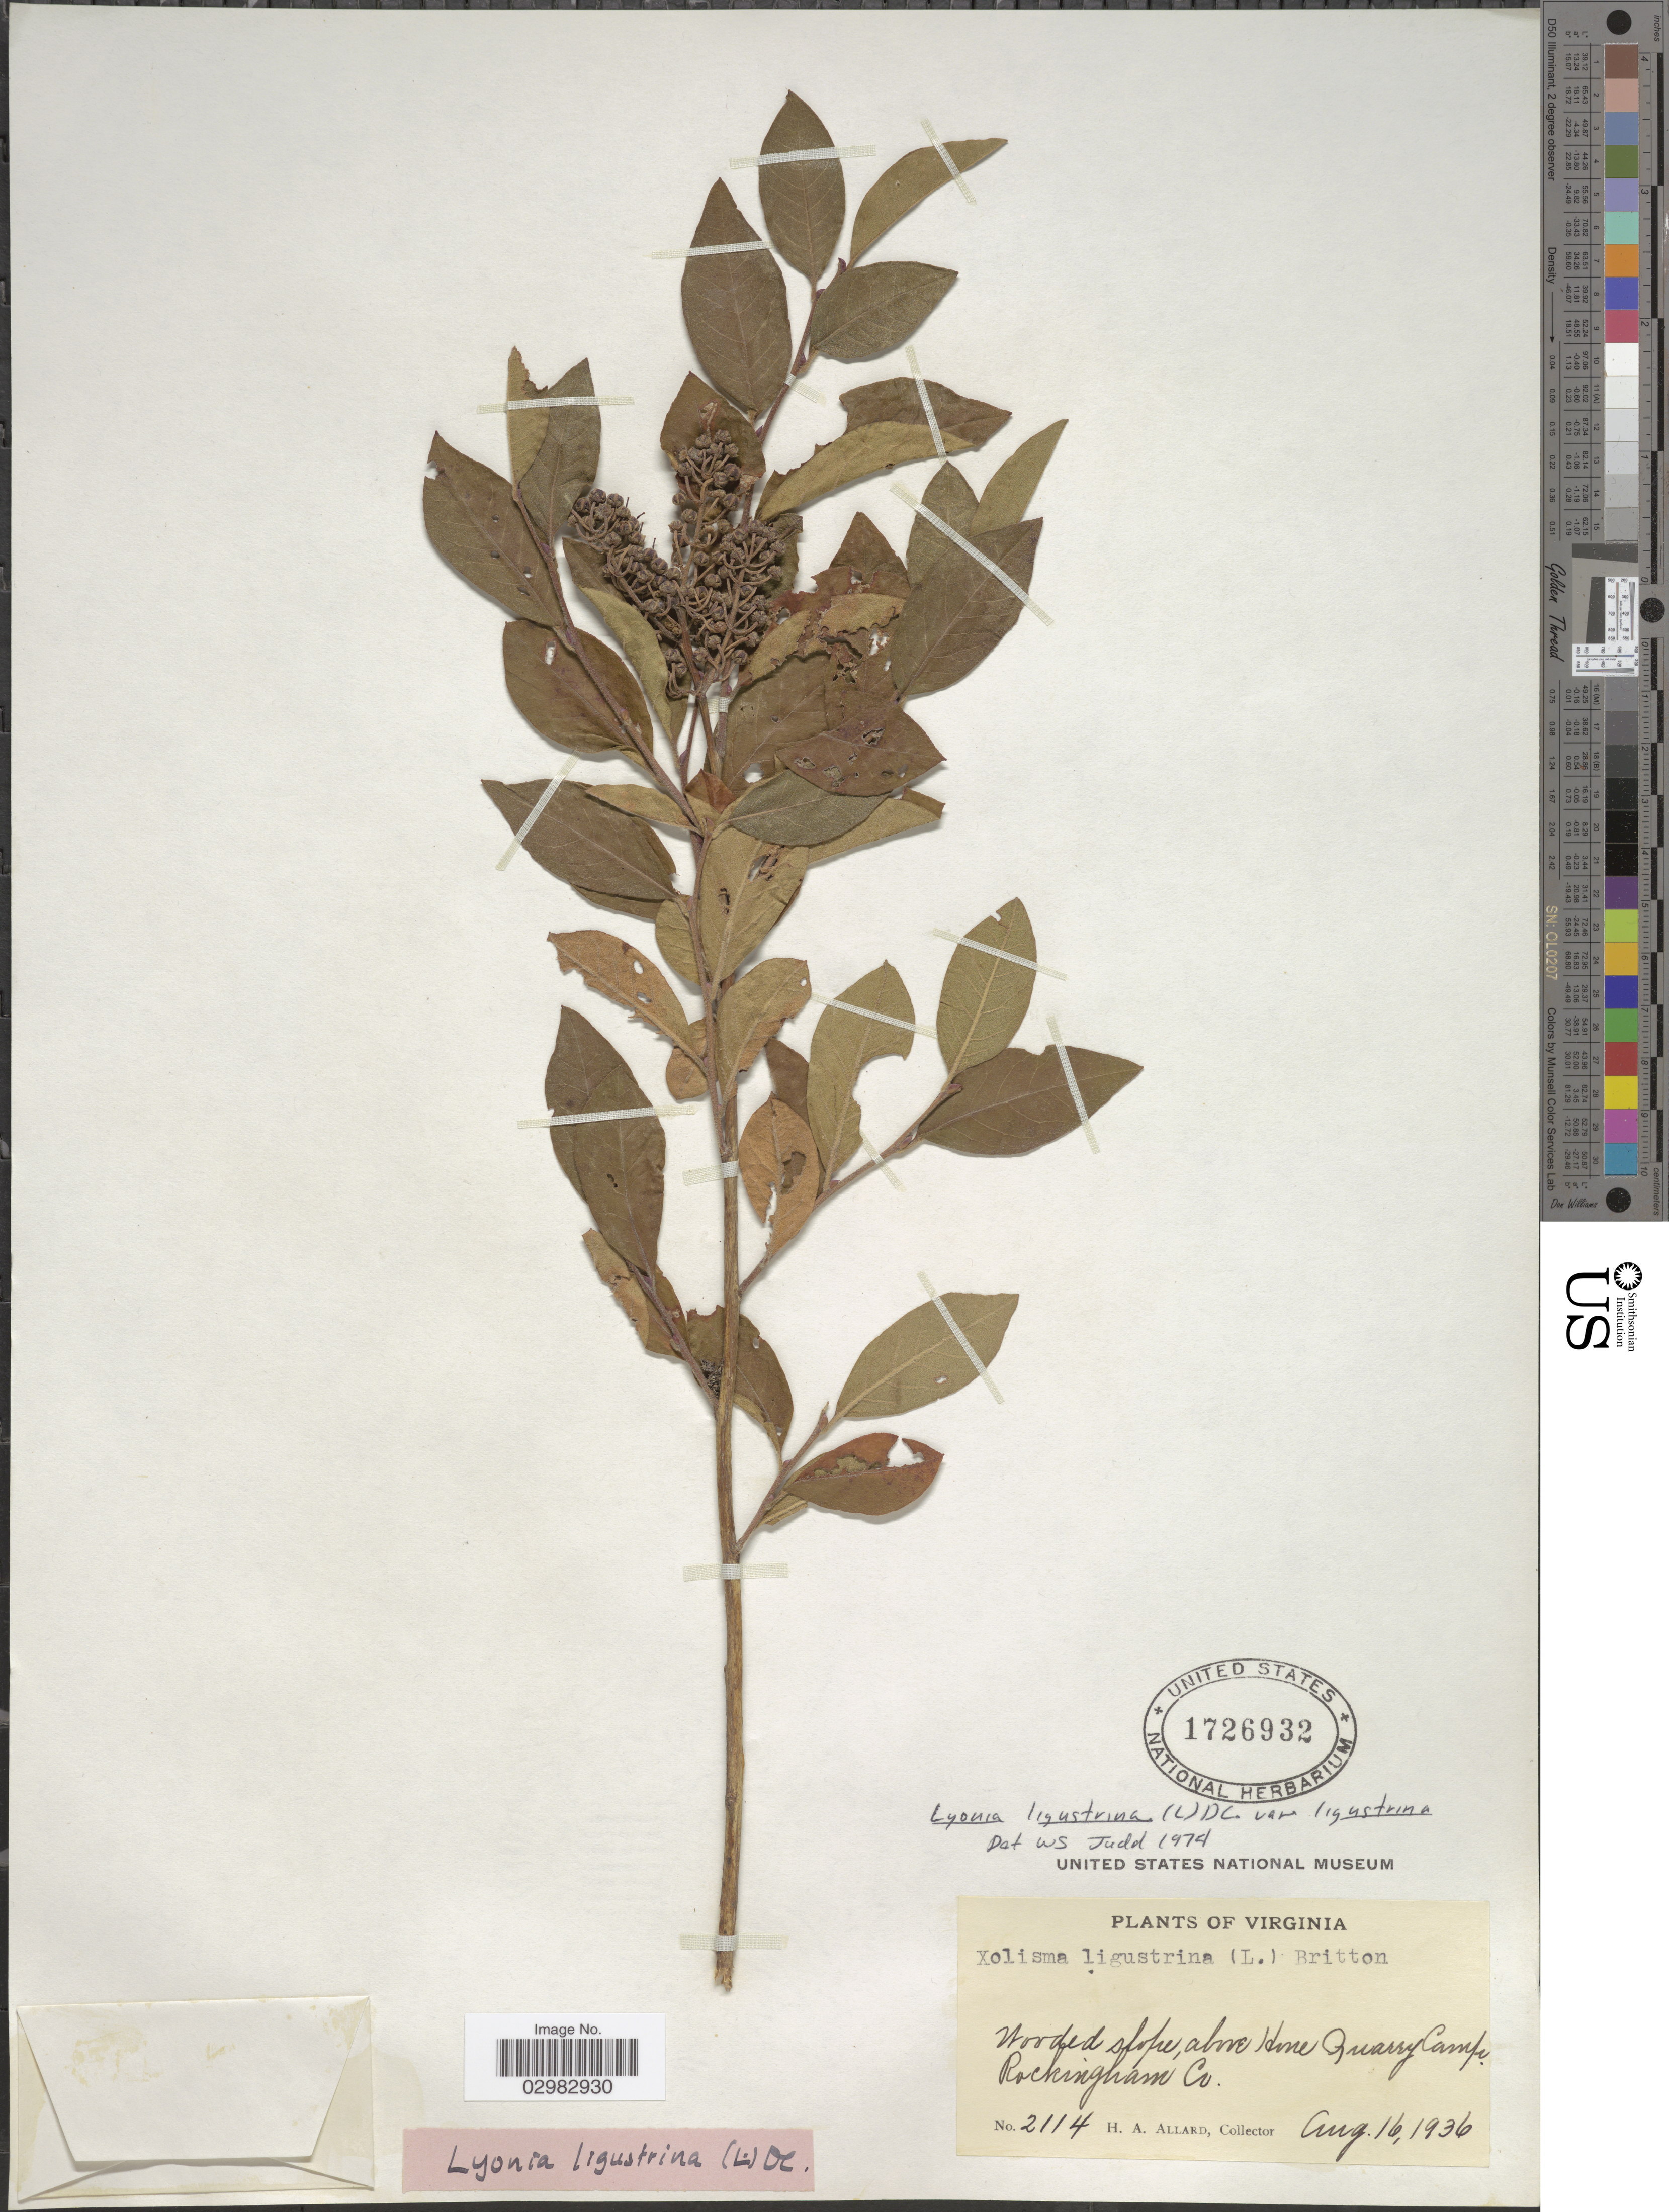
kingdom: Plantae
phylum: Tracheophyta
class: Magnoliopsida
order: Ericales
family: Ericaceae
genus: Lyonia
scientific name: Lyonia ligustrina var. ligustrina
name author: (L.) DC.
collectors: H. A. Allard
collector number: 2114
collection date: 1936-08-16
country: United States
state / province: Virginia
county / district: Rockingham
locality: Wooded slope, above Hone Quarry Camp, Rockingham Co.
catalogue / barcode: US 1726932